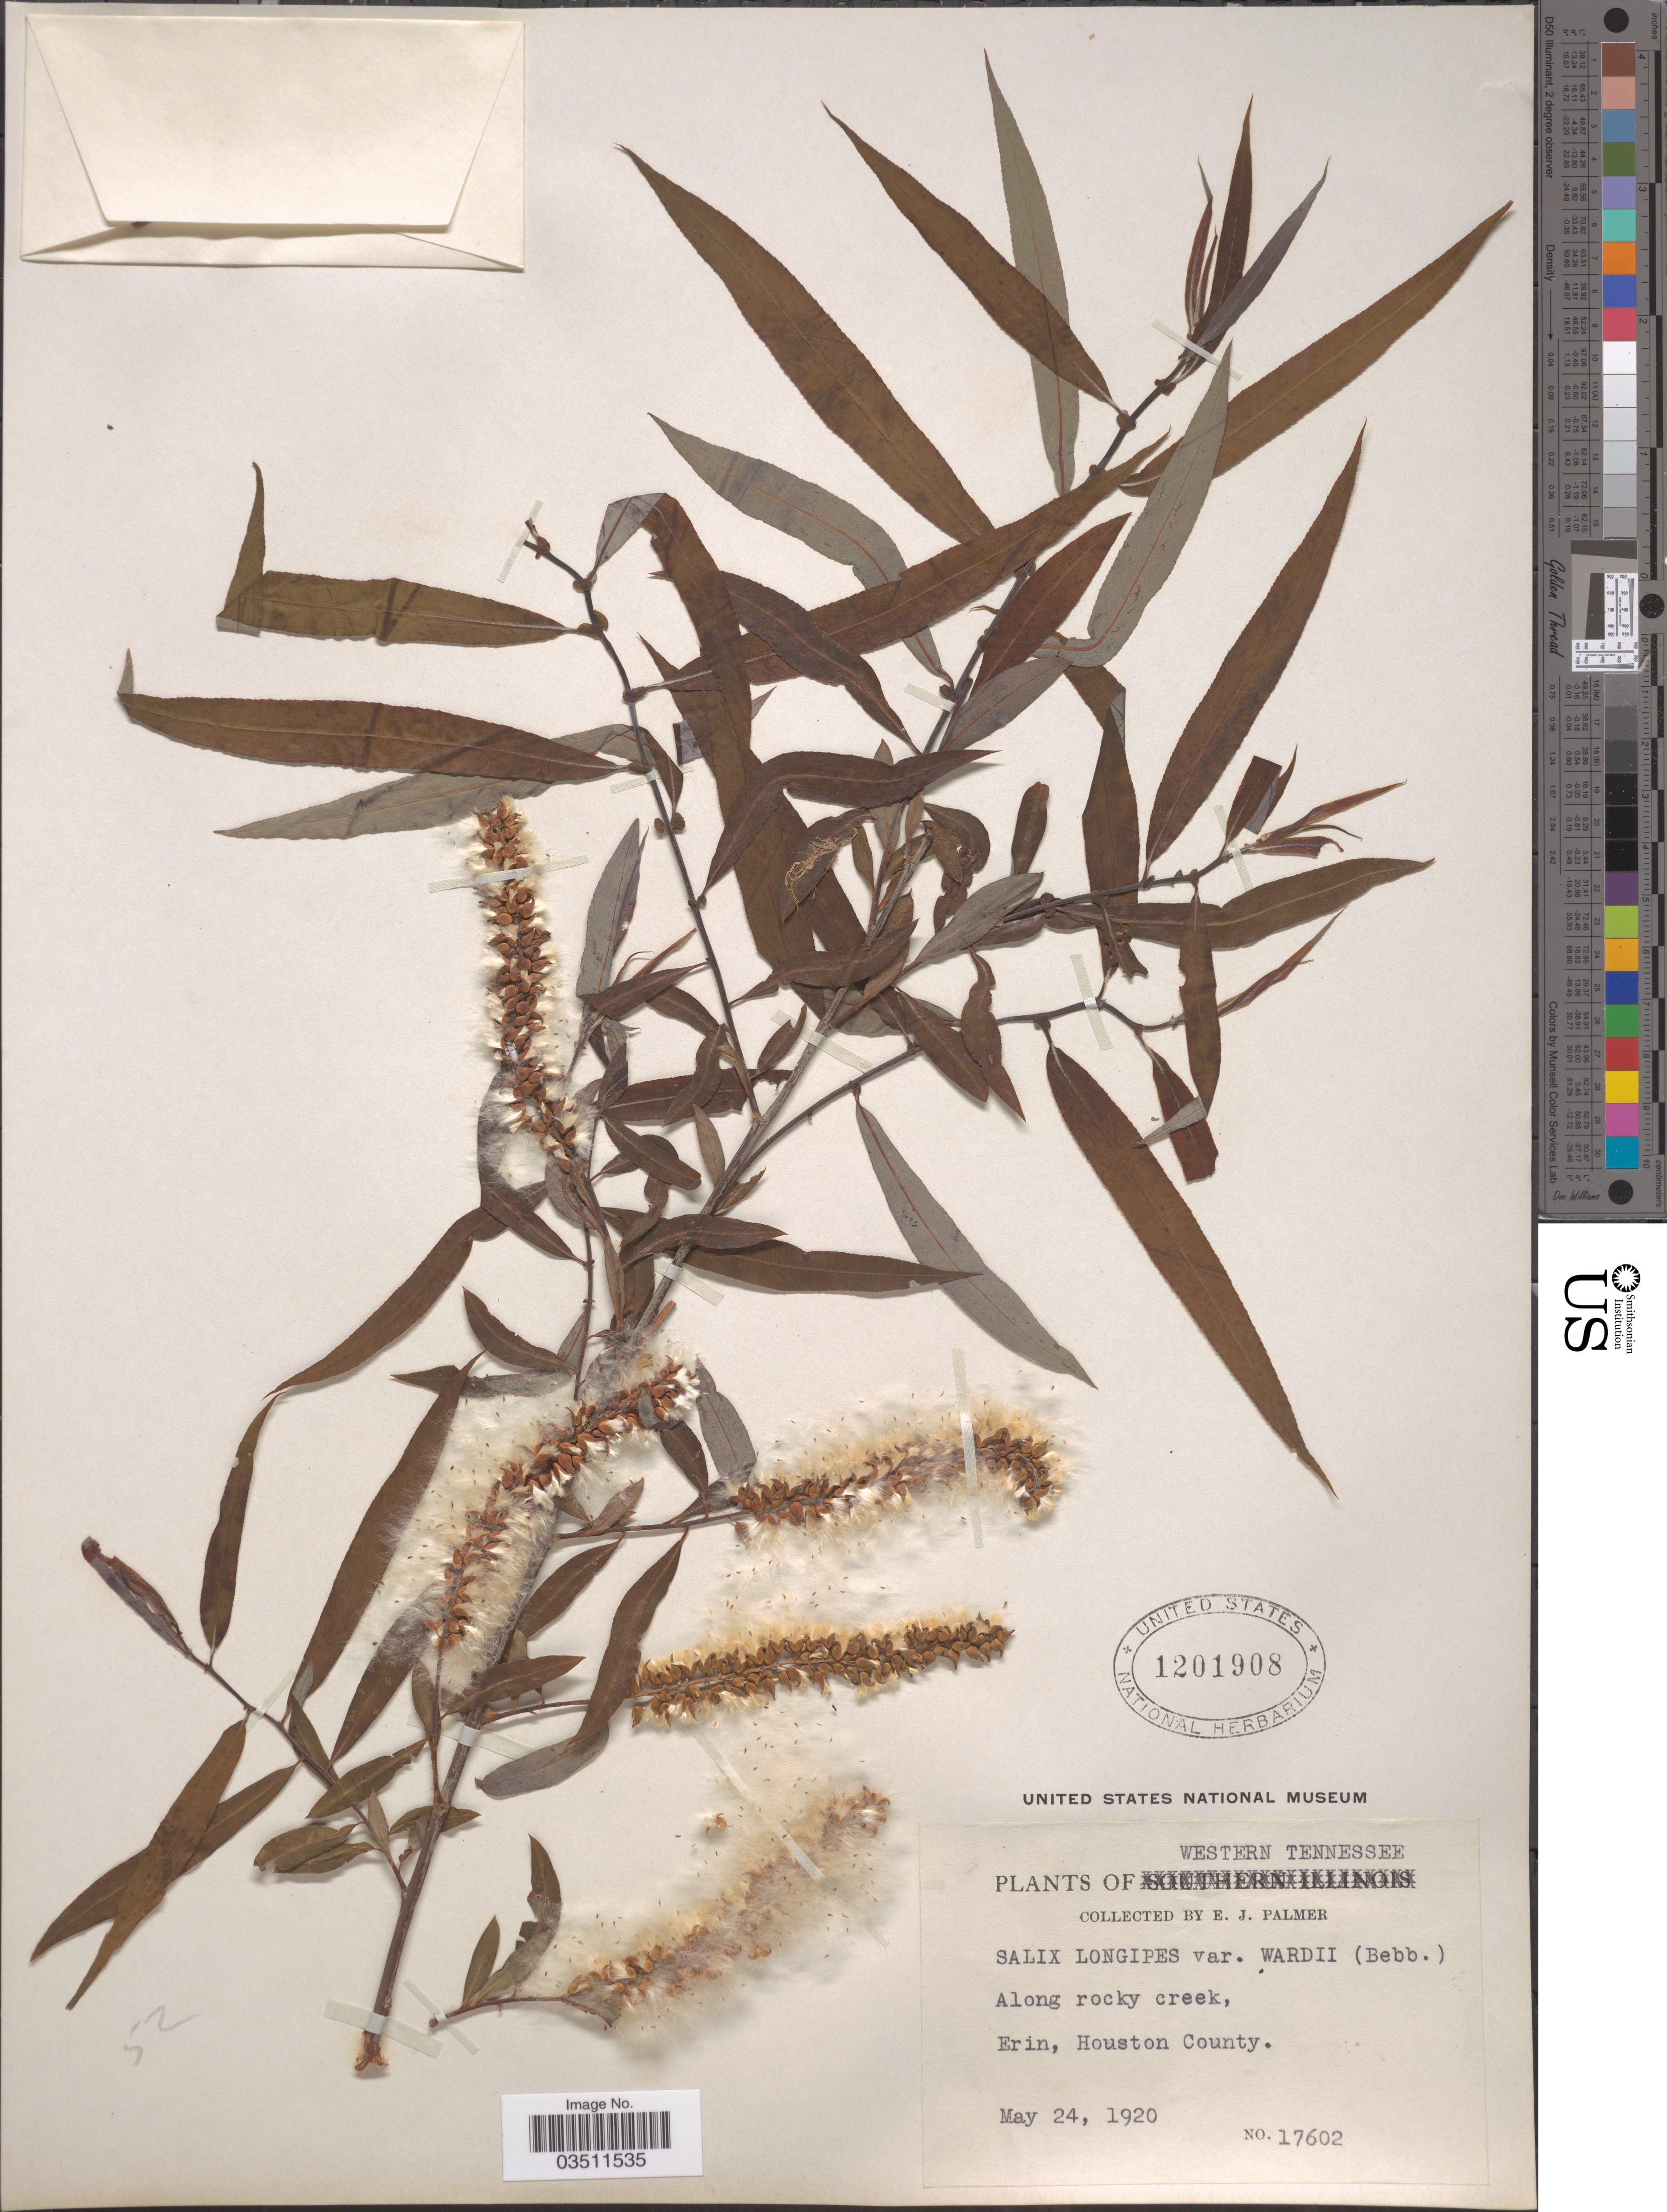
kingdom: Plantae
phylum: Tracheophyta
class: Magnoliopsida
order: Malpighiales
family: Salicaceae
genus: Salix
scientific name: Salix longipes var. wardii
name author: C.K. Schneid.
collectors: E. J. Palmer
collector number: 17602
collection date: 1920-05-24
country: United States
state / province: Tennessee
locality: Western Tennessee. Along rocky creek, Erin, Houston County.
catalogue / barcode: US 1201908